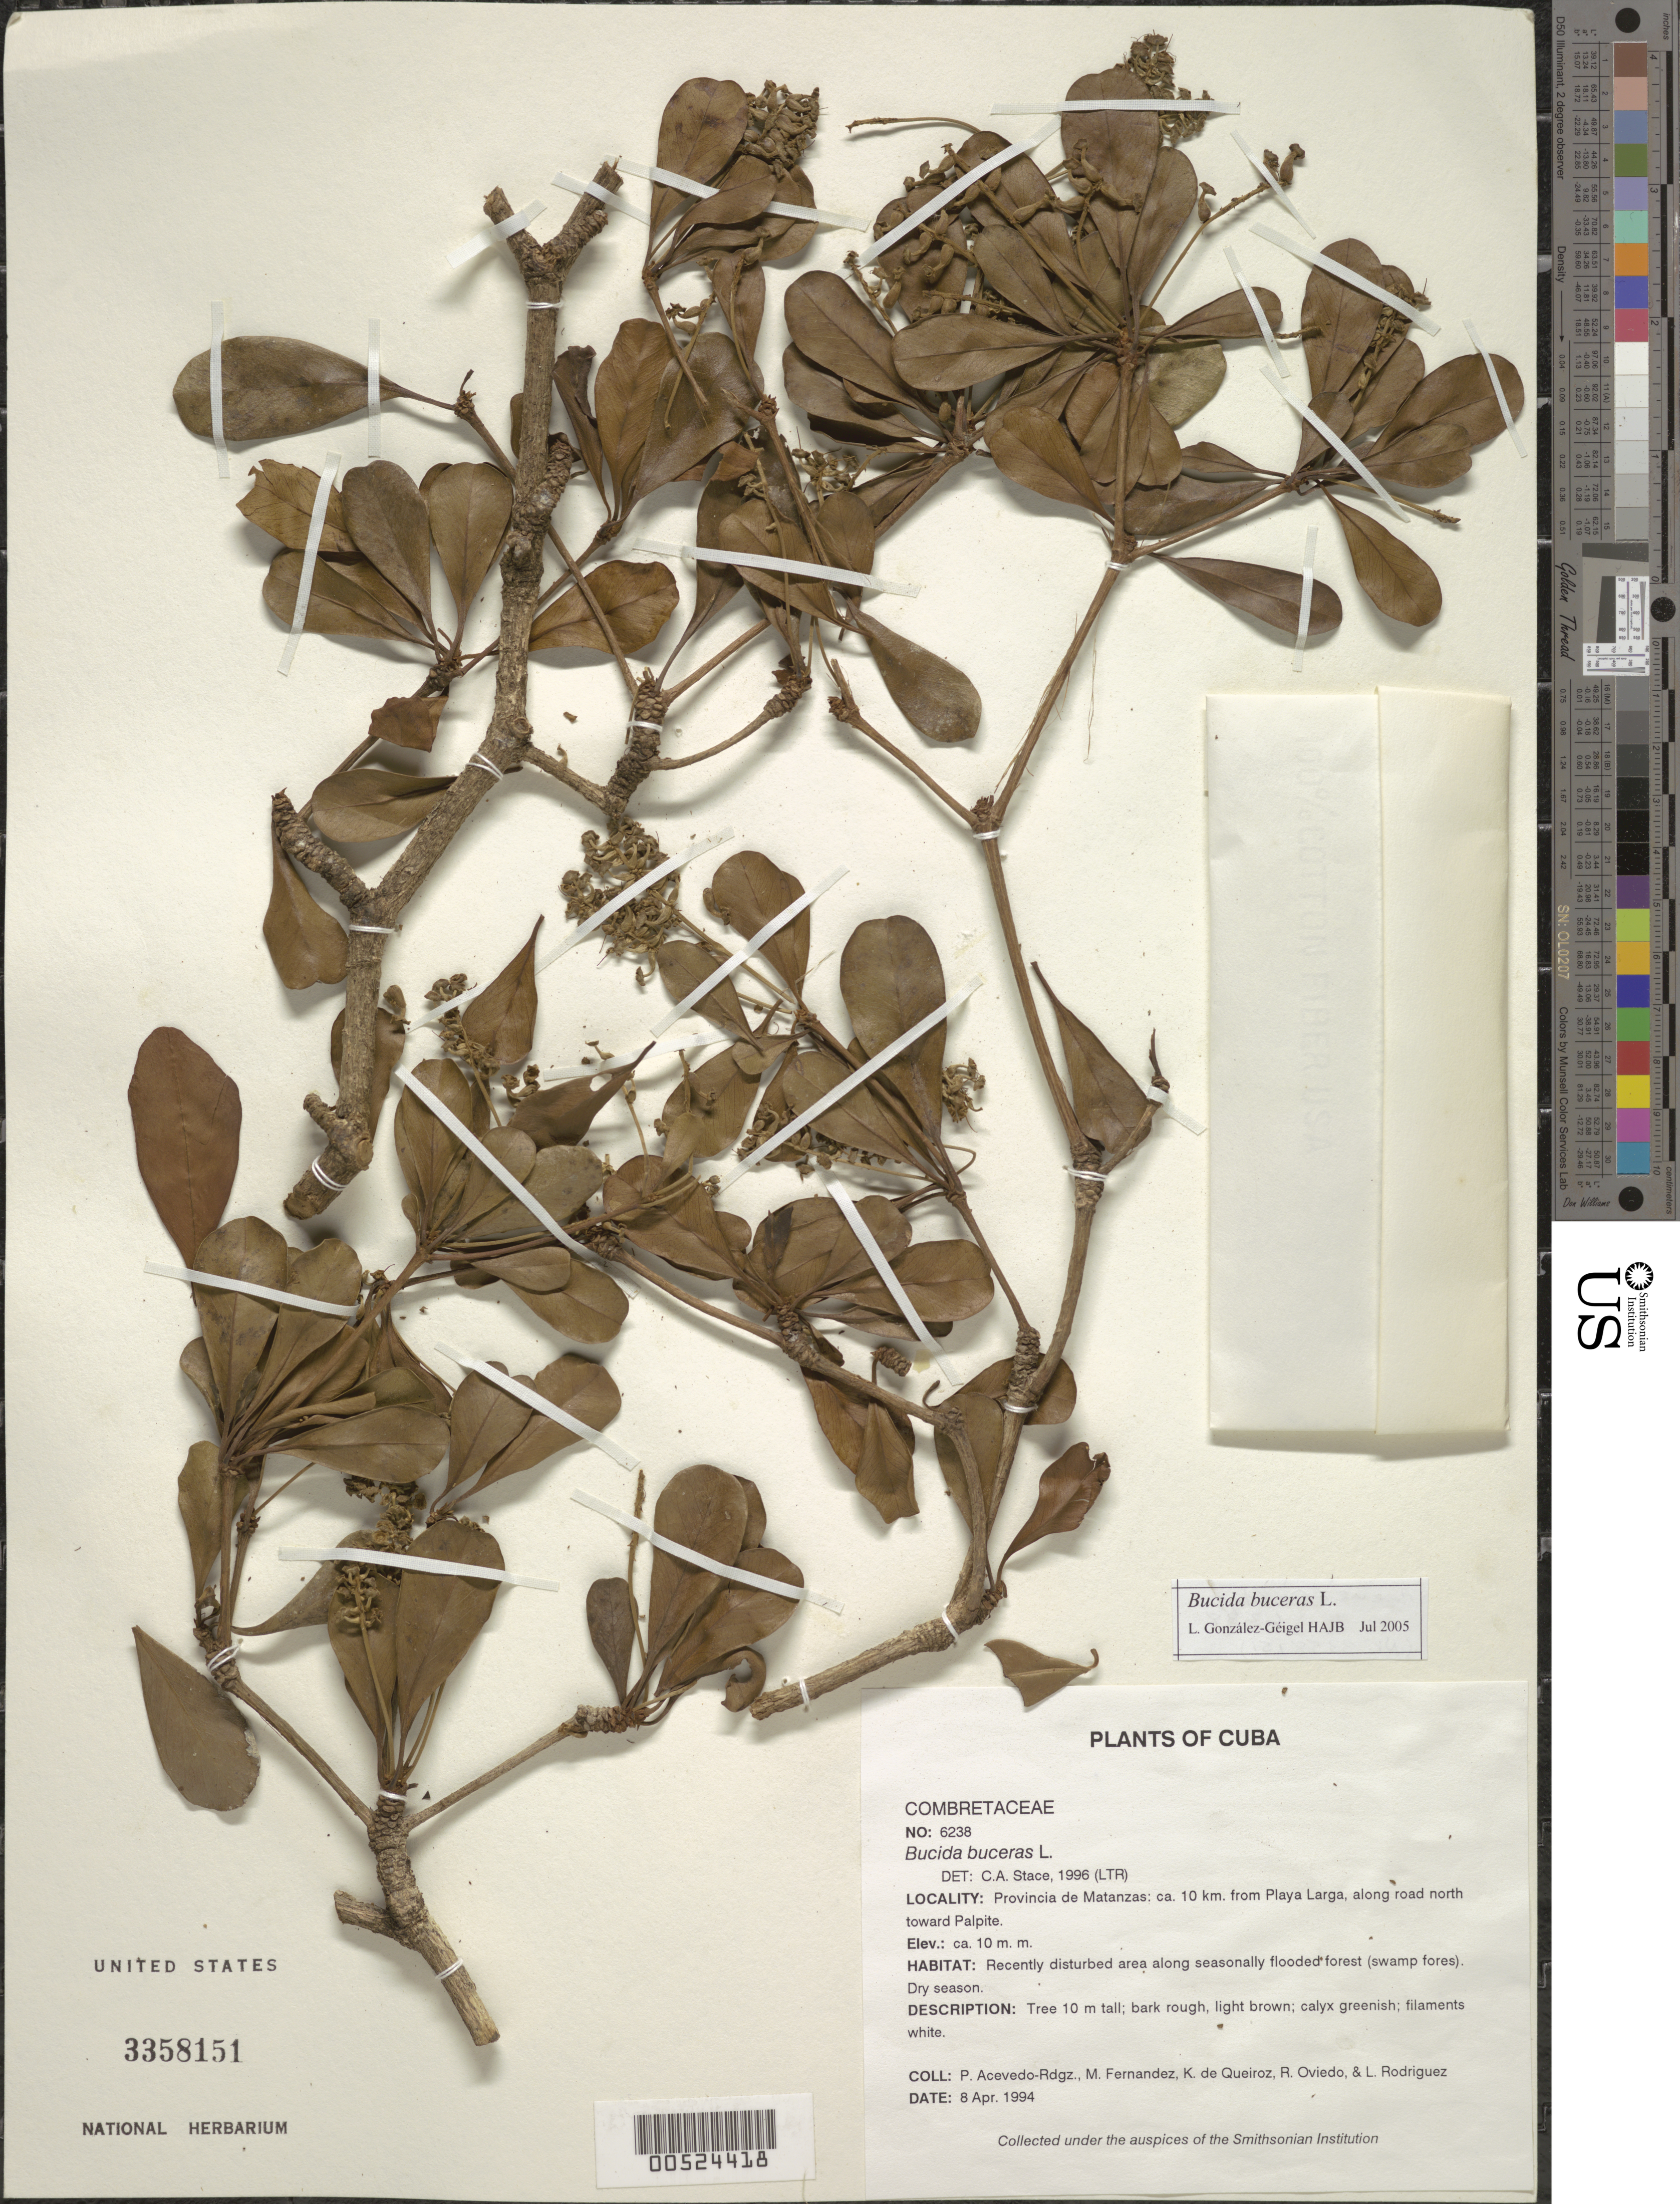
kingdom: Plantae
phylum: Tracheophyta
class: Magnoliopsida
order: Myrtales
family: Combretaceae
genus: Terminalia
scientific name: Terminalia buceras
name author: (L.) C. Wright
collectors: P. Acevedo-Rodr., M. Fernández, K. De Queiroz, R. Oviedo & L. Rodriguez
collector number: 6238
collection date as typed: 08 Apr 1994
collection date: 1994-04-08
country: Cuba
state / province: Matanzas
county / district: Municipio de Ciénaga de Zapata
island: Cuba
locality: Approx. 10 km from Playa Larga, along the road going north towards Palpite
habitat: Recently disturbed area along seasonally flooded forest (swamp fores). Dry season.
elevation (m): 10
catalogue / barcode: US 3358151